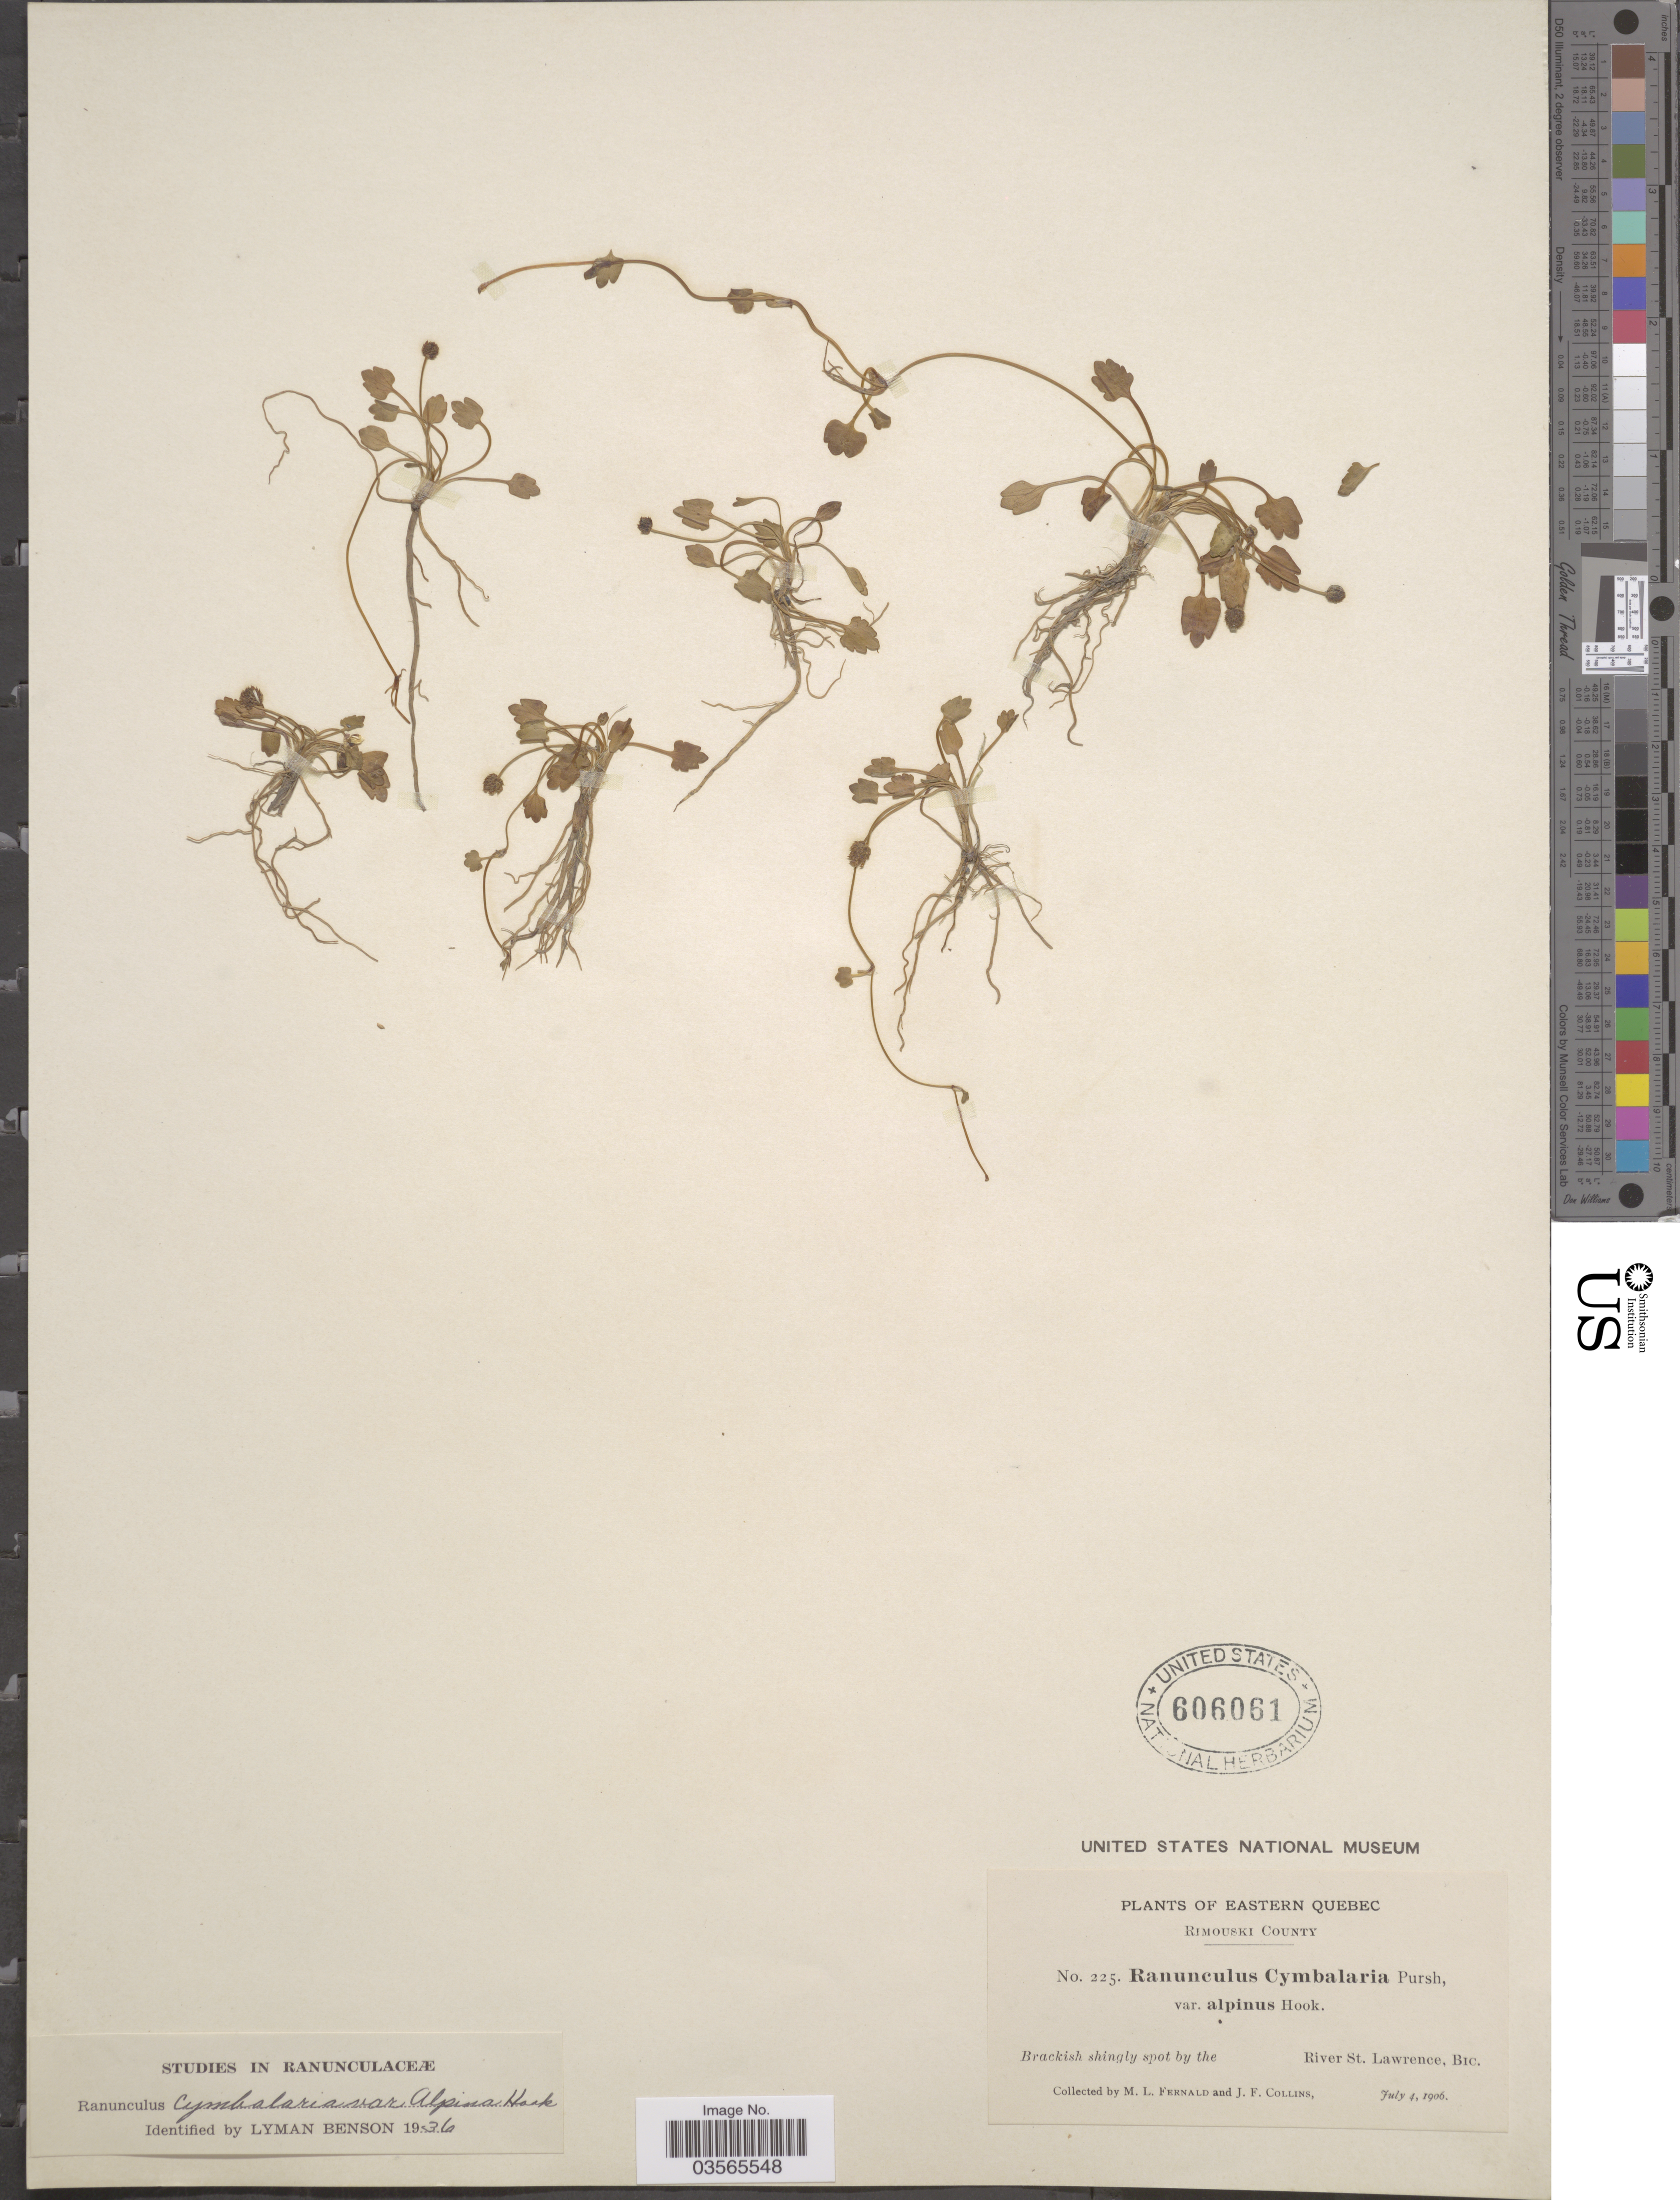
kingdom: Plantae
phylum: Tracheophyta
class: Magnoliopsida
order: Ranunculales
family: Ranunculaceae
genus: Halerpestes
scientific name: Halerpestes cymbalaria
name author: (Pursh) Greene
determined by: Strong, M. T., (US), Smithsonian Institution - National Museum of Natural History (UNITED STATES)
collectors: M. L. Fernald & J. Collins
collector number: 225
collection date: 1906-07-04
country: Canada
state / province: Quebec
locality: Eastern Quebec. Rimouski County. Brackish shingly spot by the River St. Lawrence, BIC.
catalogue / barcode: US 606061